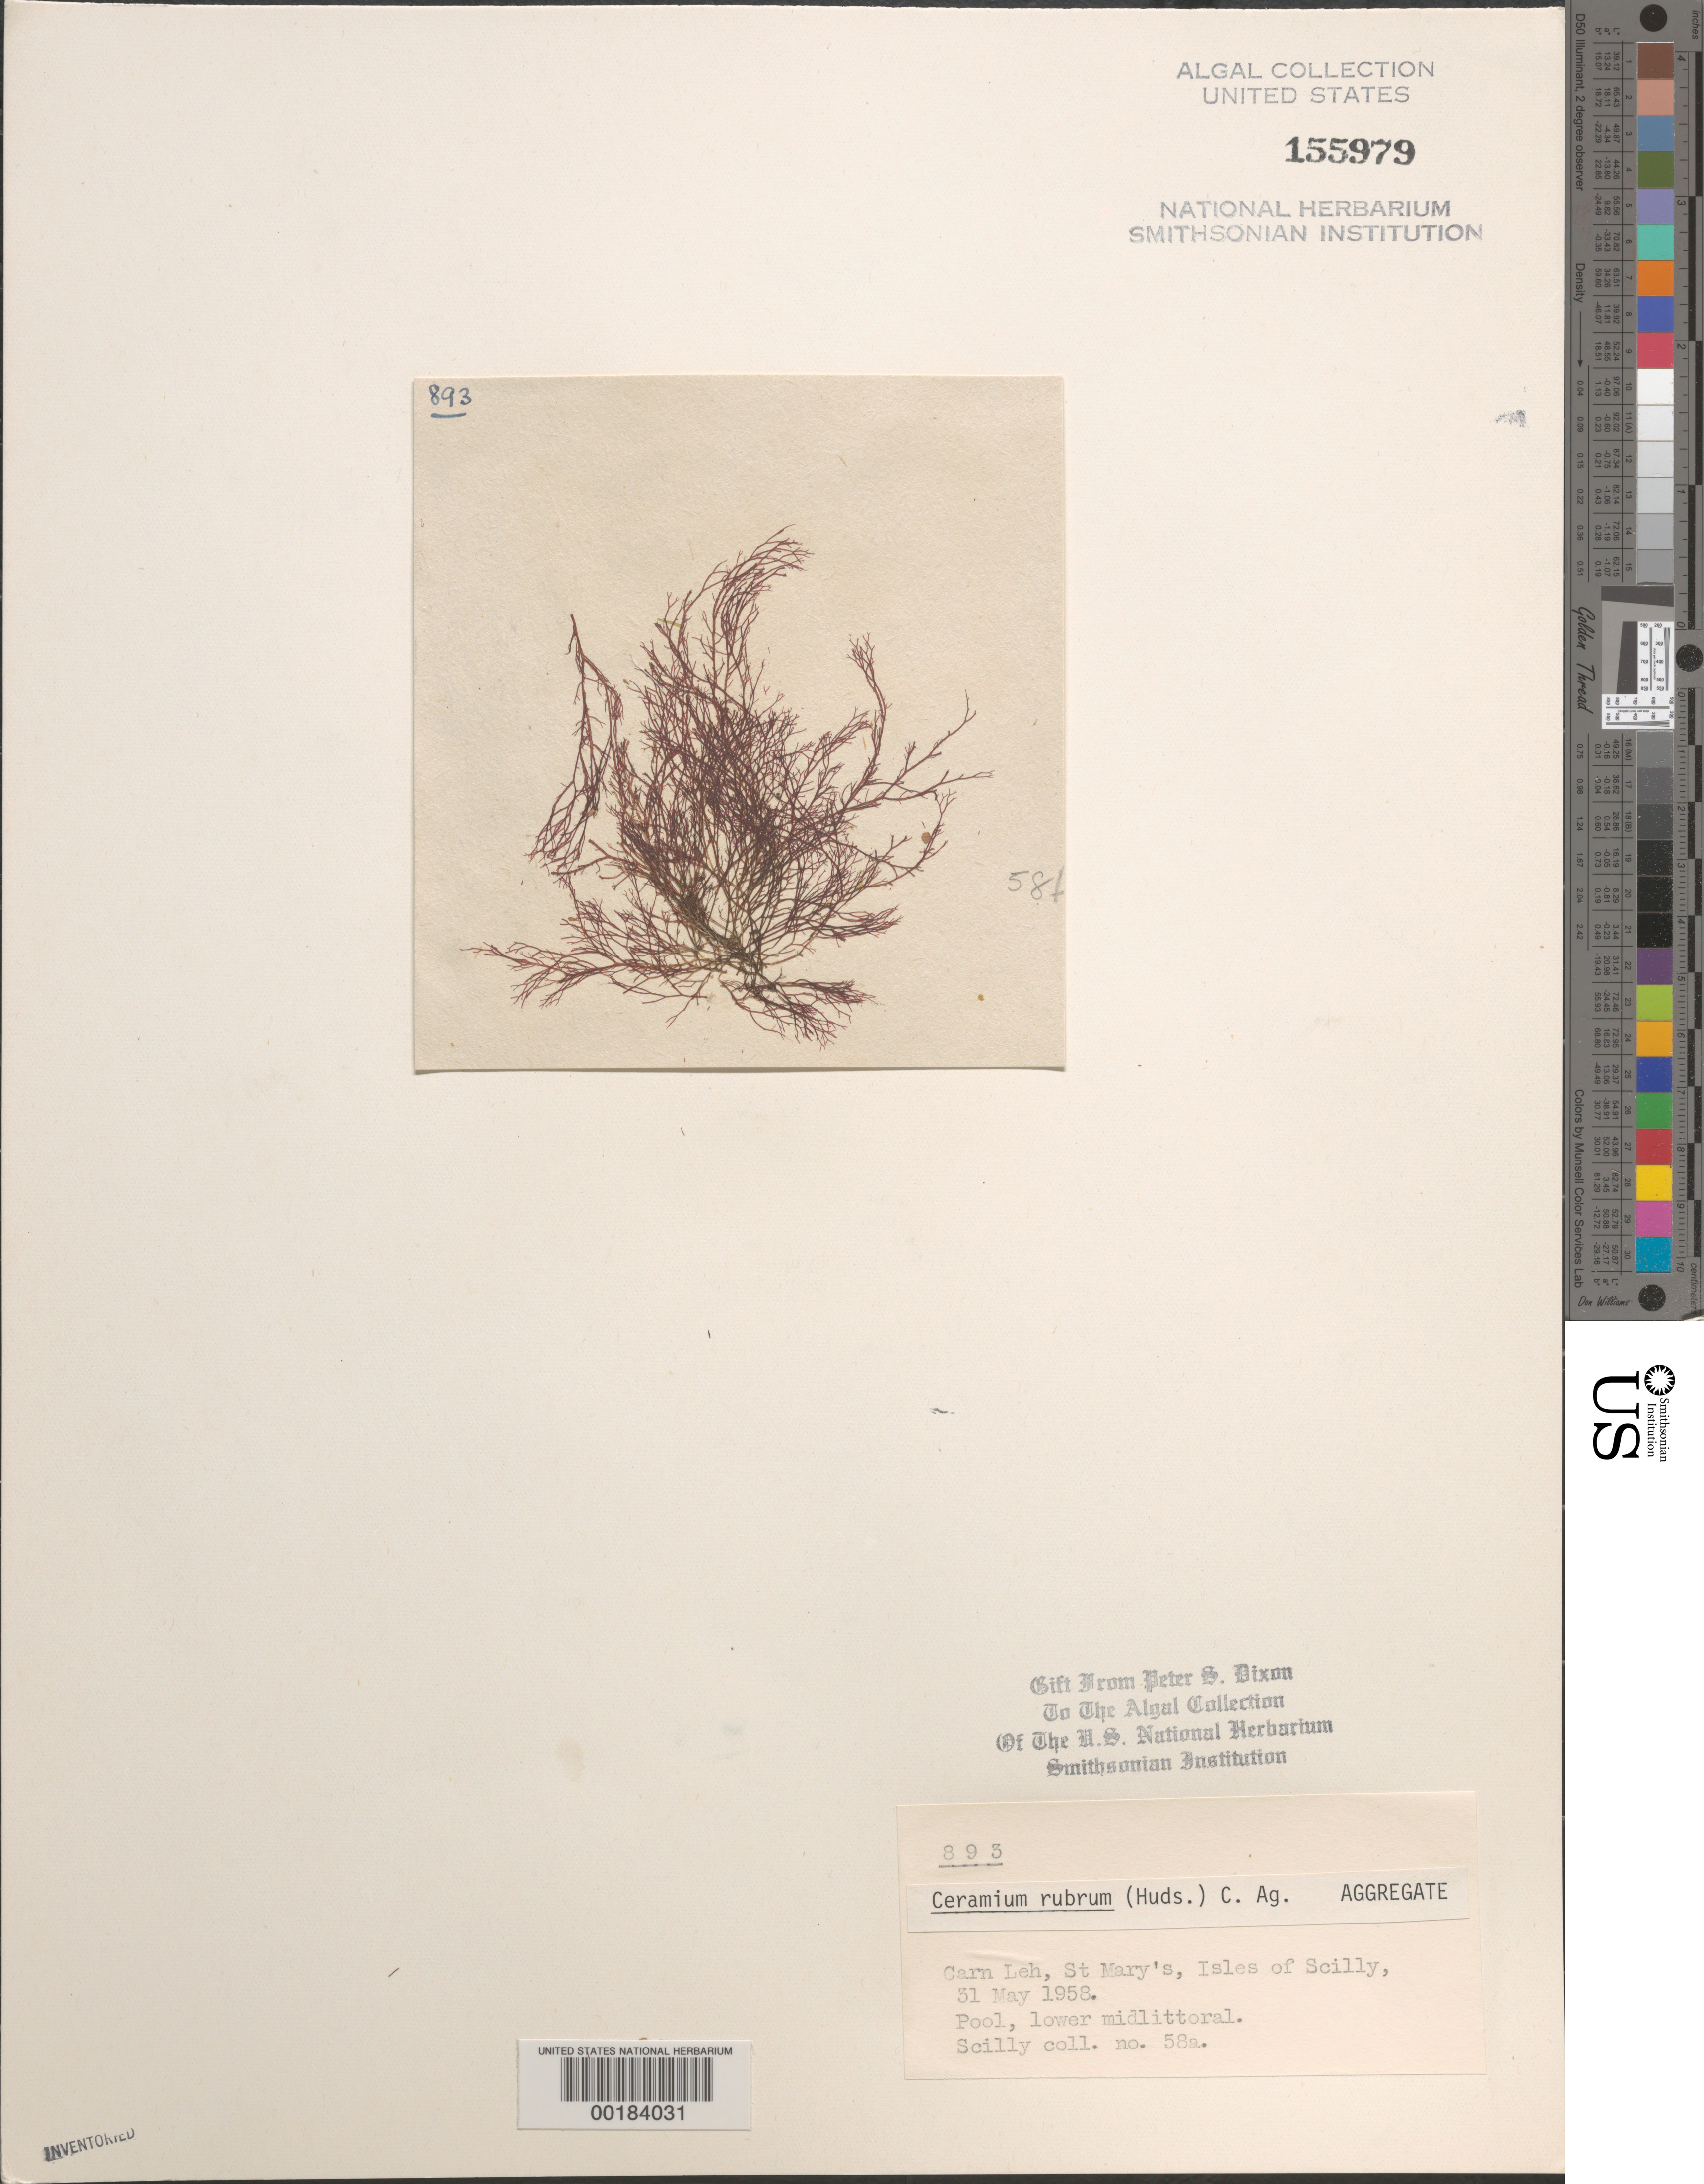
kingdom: Plantae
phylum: Rhodophyta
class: Florideophyceae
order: Ceramiales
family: Ceramiaceae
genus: Ceramium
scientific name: Ceramium rubrum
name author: C. Agardh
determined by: Dixon, P. S.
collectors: P. S. Dixon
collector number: PSD 893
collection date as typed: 31 May 1958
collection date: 1958-05-31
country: United Kingdom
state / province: England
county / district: Council of the Isles of Scilly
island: St. Mary's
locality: Carn Leh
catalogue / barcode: US 155979